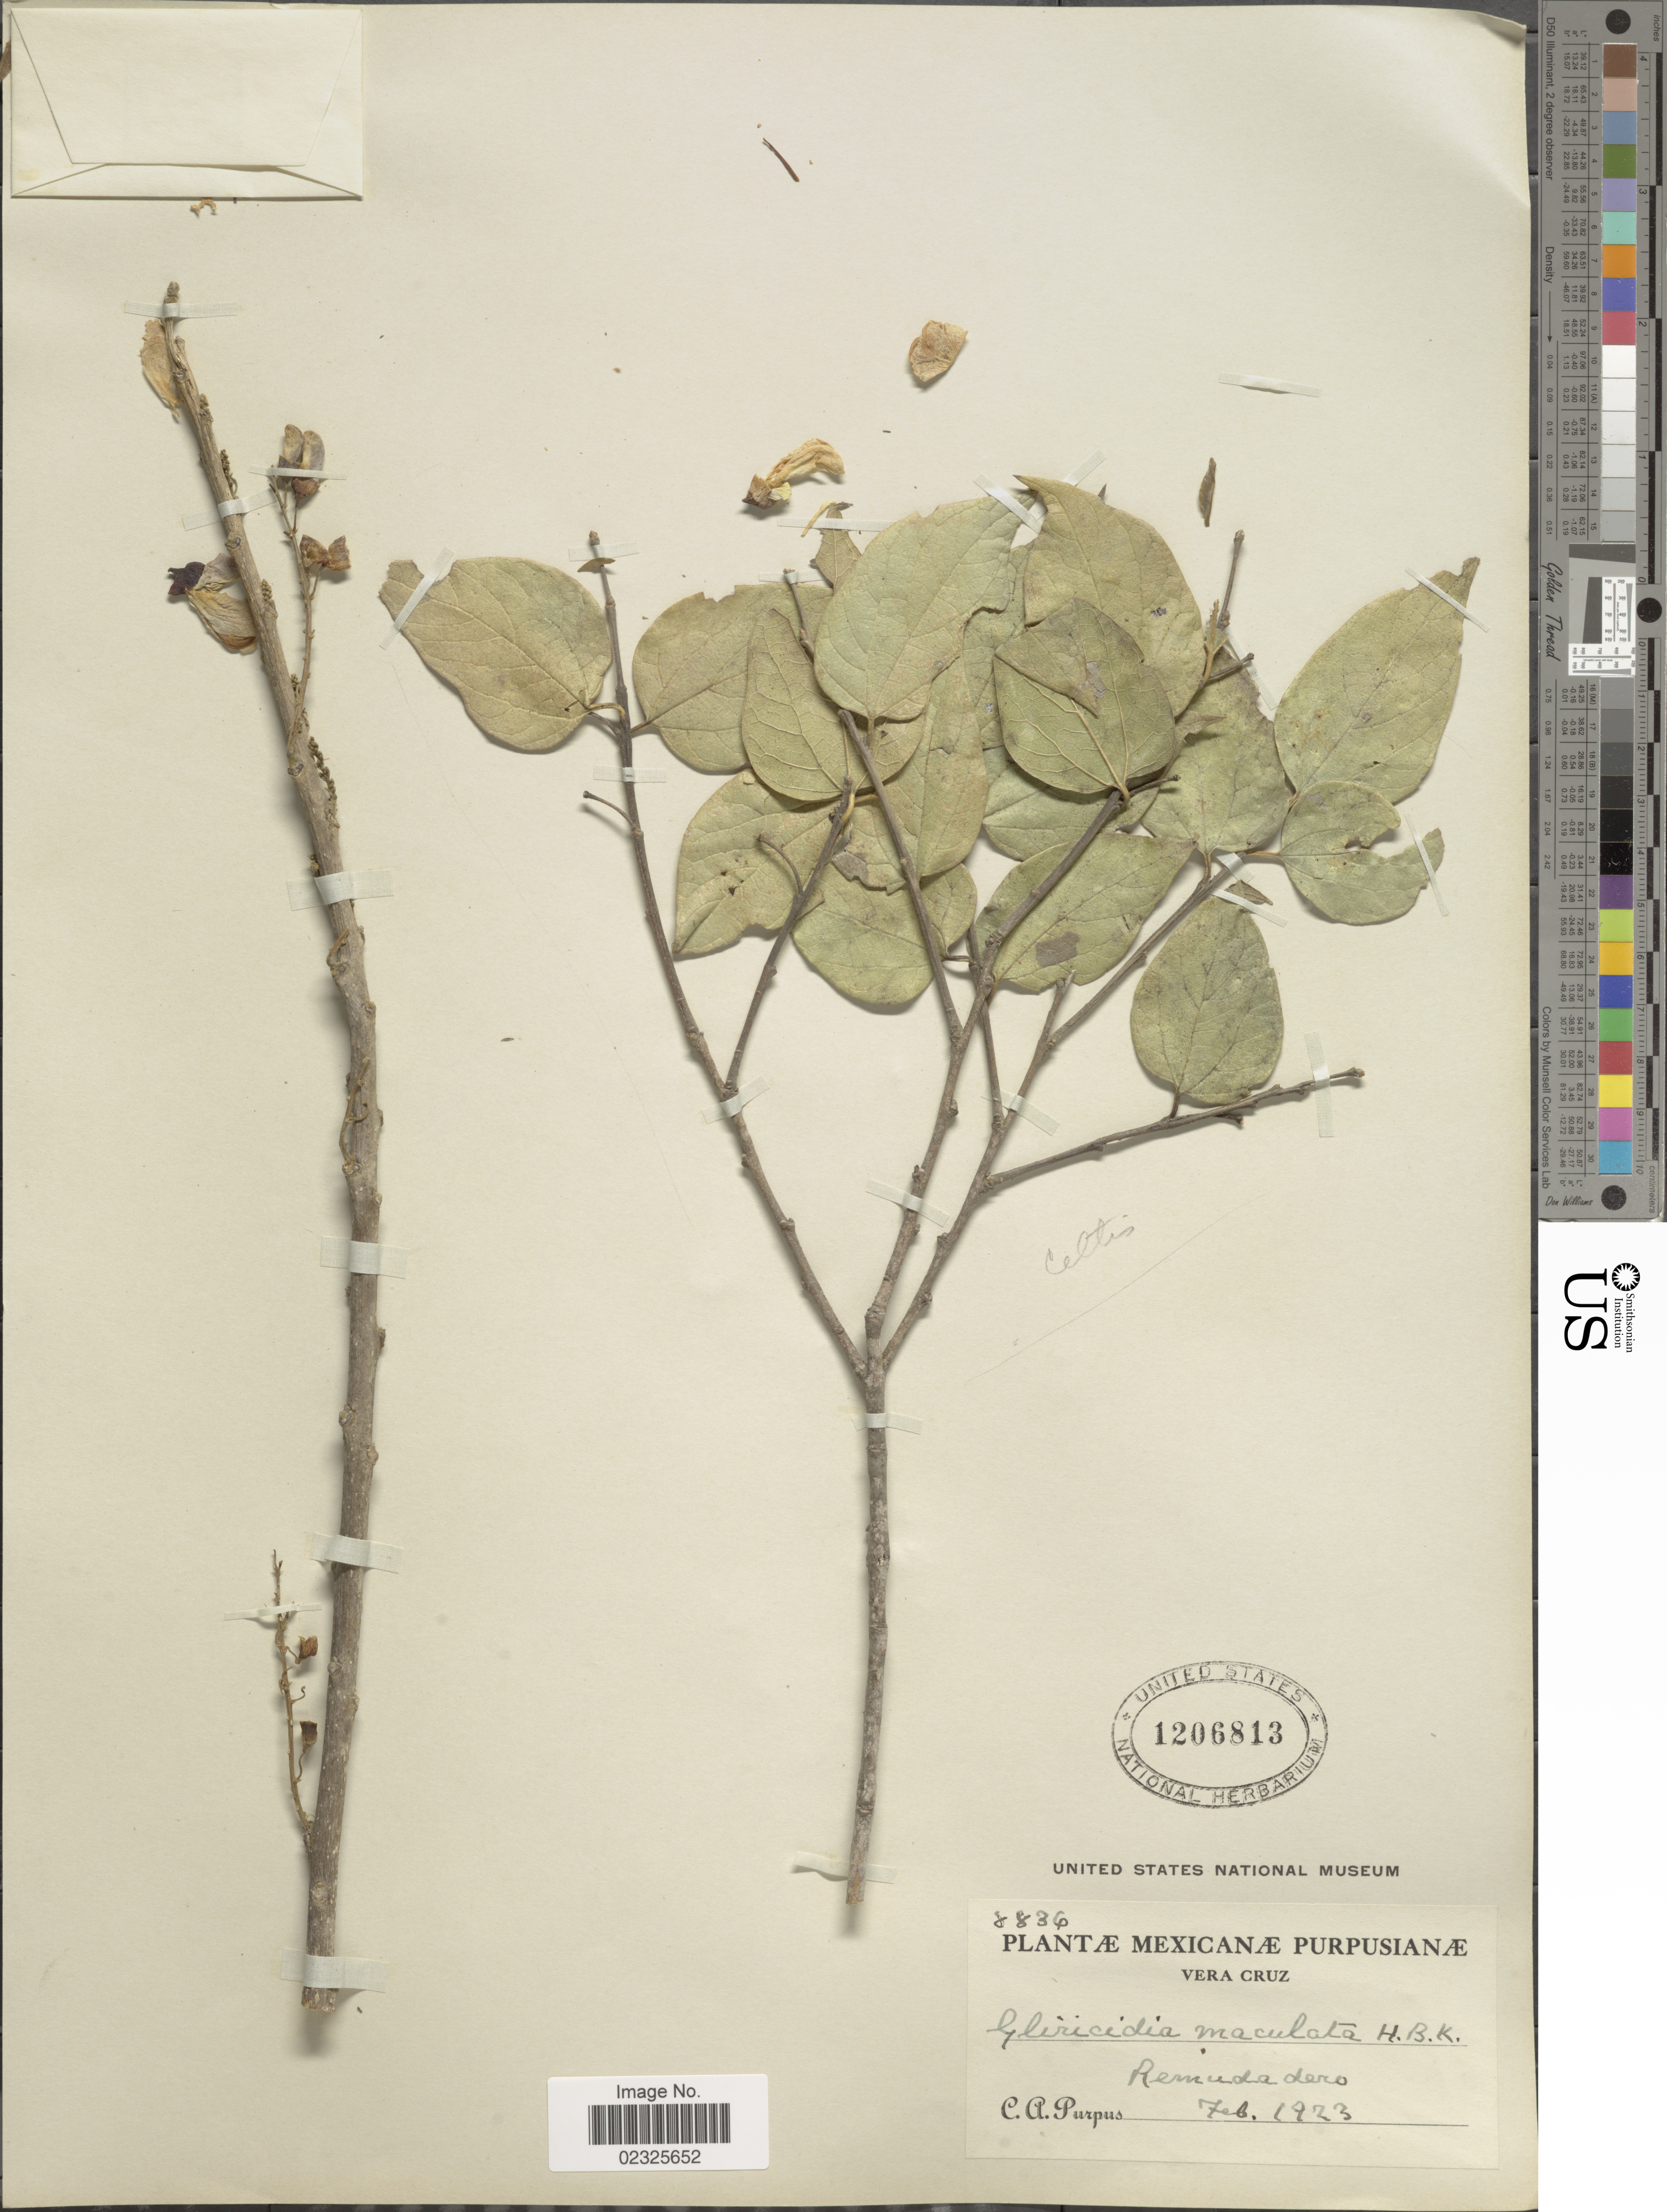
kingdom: Plantae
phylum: Tracheophyta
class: Magnoliopsida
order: Fabales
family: Fabaceae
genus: Gliricidia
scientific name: Gliricidia sepium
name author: (Jacq.) Kunth ex Walp.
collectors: C. A. Purpus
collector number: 8836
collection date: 1923-02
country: Mexico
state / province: Veracruz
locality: Vera Cruz. Remudadero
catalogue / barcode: US 1206813